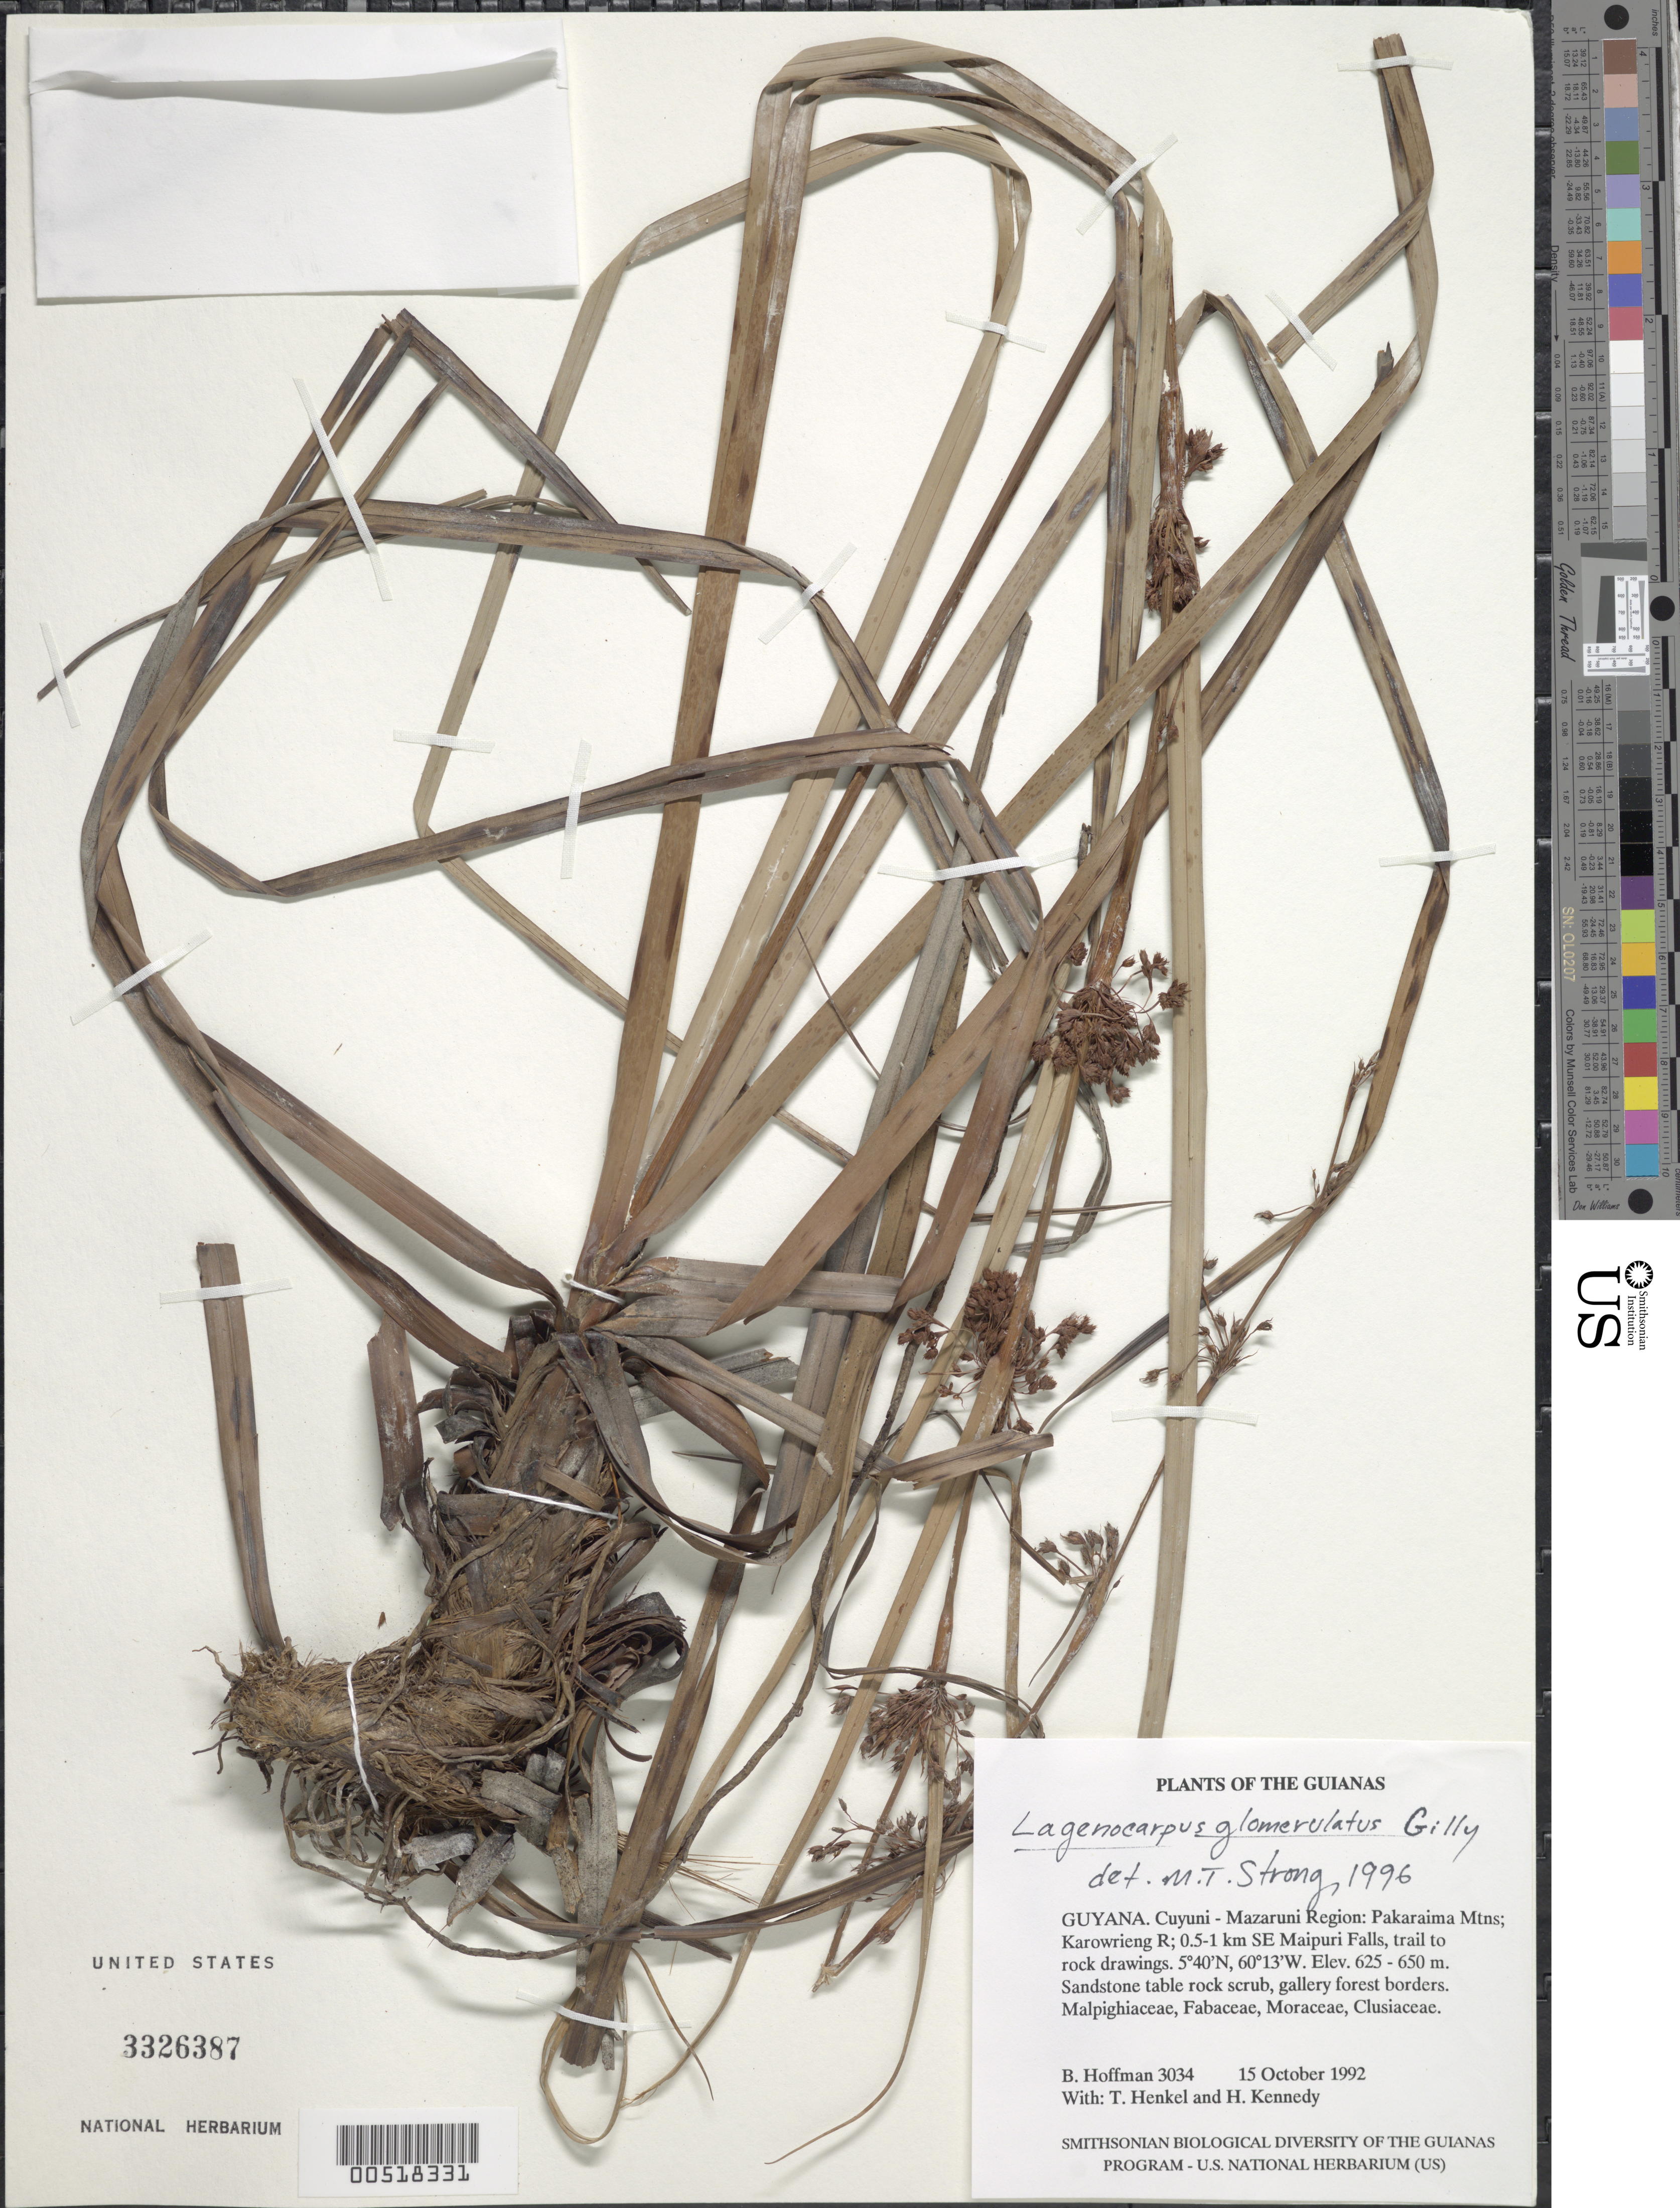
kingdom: Plantae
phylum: Tracheophyta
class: Liliopsida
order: Poales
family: Cyperaceae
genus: Lagenocarpus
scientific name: Lagenocarpus glomerulatus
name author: Gilly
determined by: Strong, M. T., (US), Smithsonian Institution - National Museum of Natural History (UNITED STATES)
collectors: B. Hoffman, T. Henkel & H. Kennedy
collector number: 3034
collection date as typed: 15 October 1992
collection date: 1992-10-15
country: Guyana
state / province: Cuyuni-Mazaruni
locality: Pakaraima Mountains; Karowrieng River; 0.5-1 km SE of Maipuri Falls, trail to rock drawings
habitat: Sandstone table rock scrub, gallery forest borders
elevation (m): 625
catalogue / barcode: US 3326387